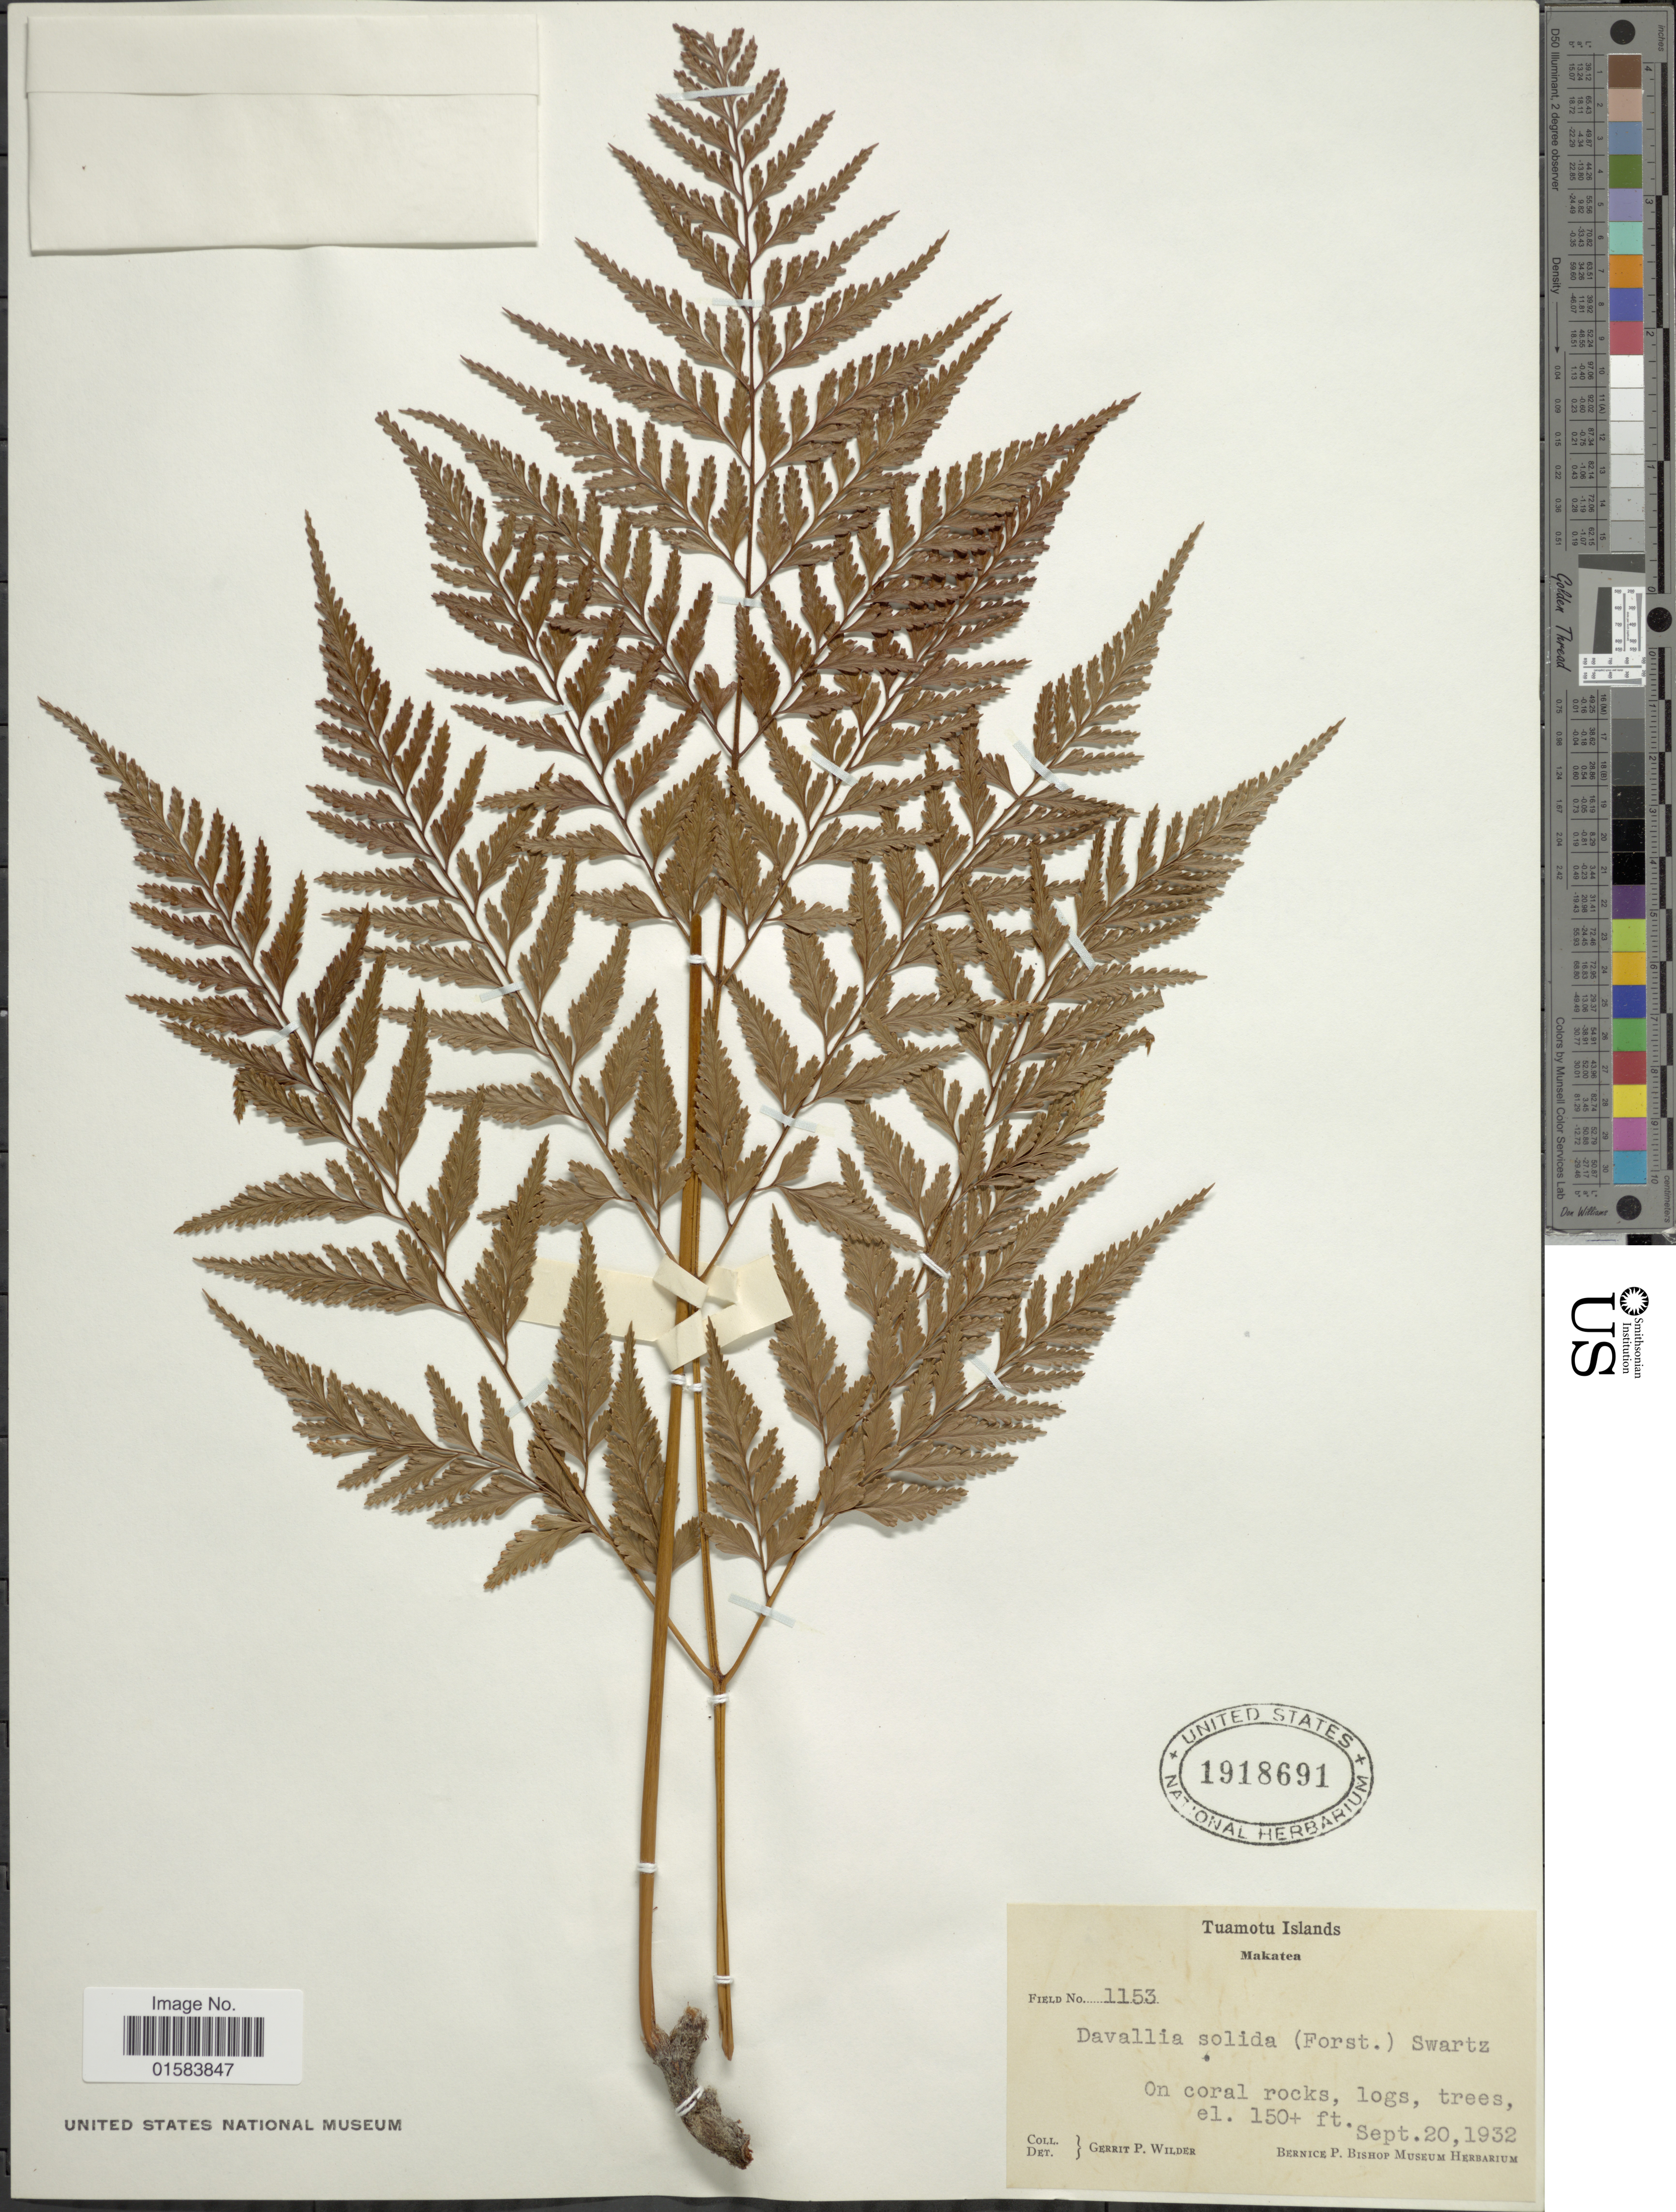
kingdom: Plantae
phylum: Tracheophyta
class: Polypodiopsida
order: Polypodiales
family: Davalliaceae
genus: Davallia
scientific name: Davallia solida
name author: (G. Forst.) Sw.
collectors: G. Wilder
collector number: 1153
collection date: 1932-09-20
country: French Polynesia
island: Makatea [Aurora]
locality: Tuamotu Islands, Makatea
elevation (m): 46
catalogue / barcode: US 1918691